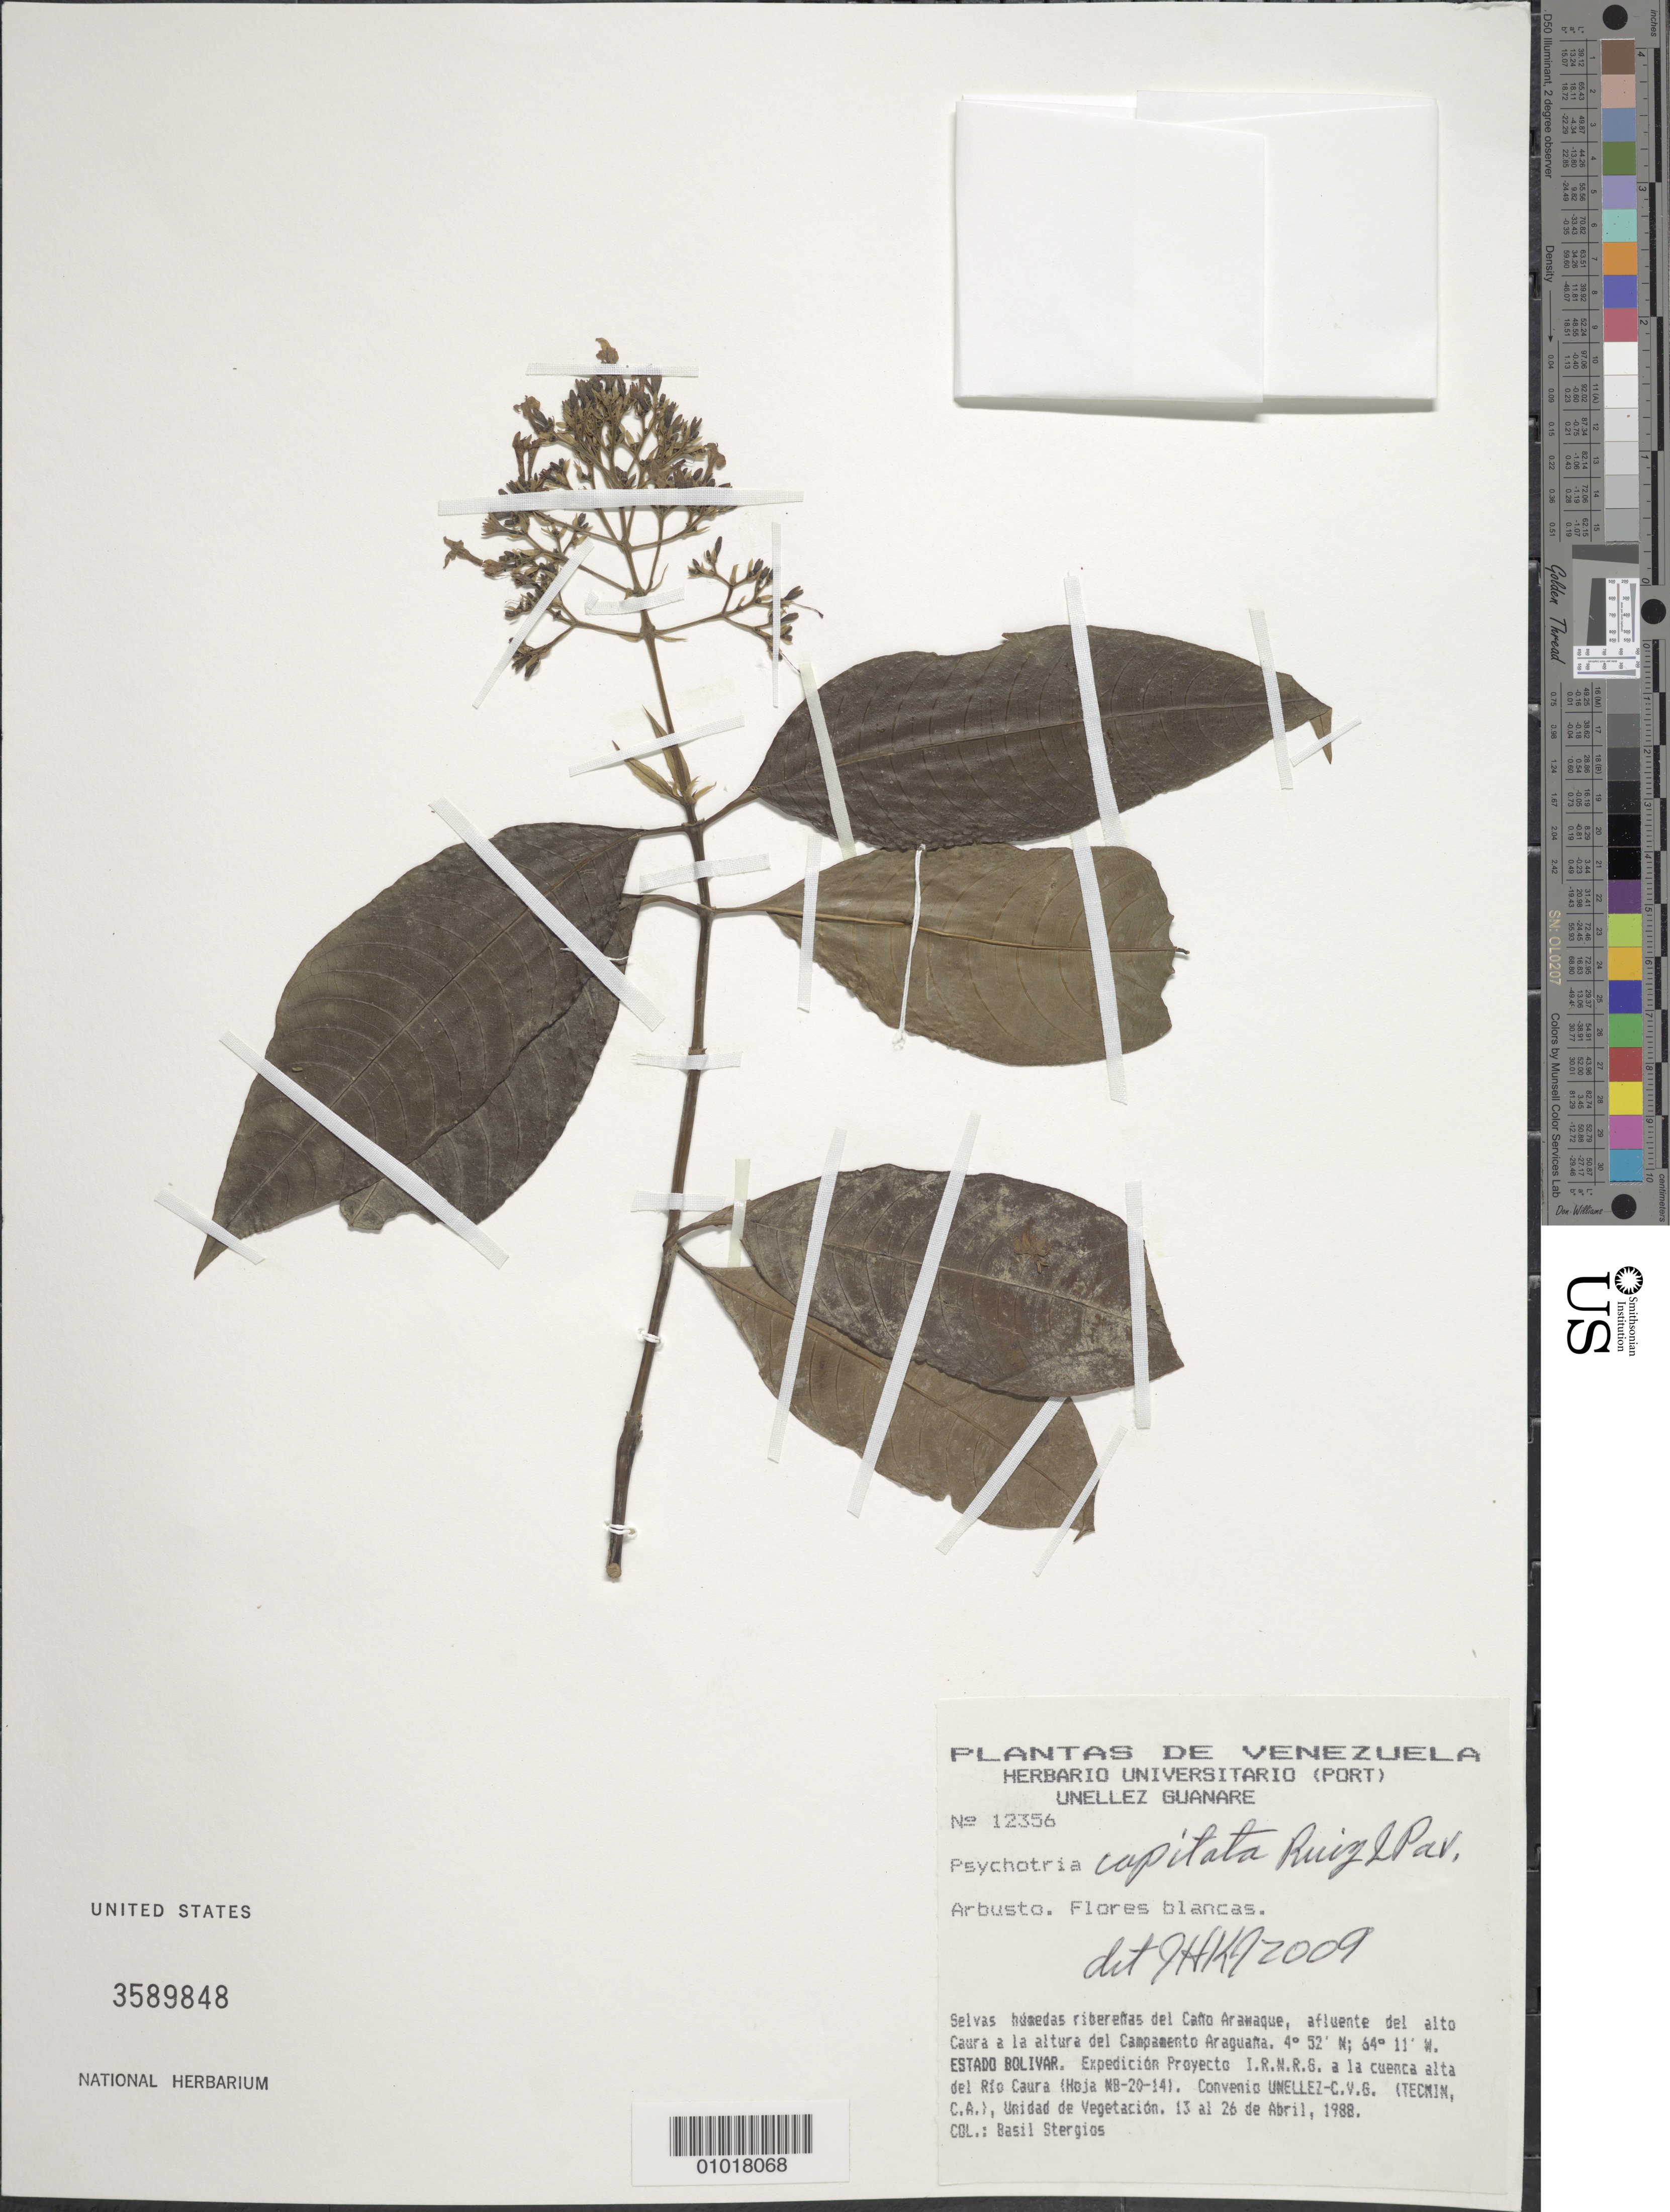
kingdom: Plantae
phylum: Tracheophyta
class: Magnoliopsida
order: Gentianales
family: Rubiaceae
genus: Psychotria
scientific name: Psychotria capitata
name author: Ruiz & Pav.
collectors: B. G. Stergios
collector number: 12356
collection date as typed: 13-Apr-88 to 26-Apr-88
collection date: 1988-04-13/1988-04-26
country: Venezuela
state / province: Bolívar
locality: Río Caura, Caño Aramaque, afluente del alto Caura a la altura del Campamento Araguana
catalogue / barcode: US 3589848